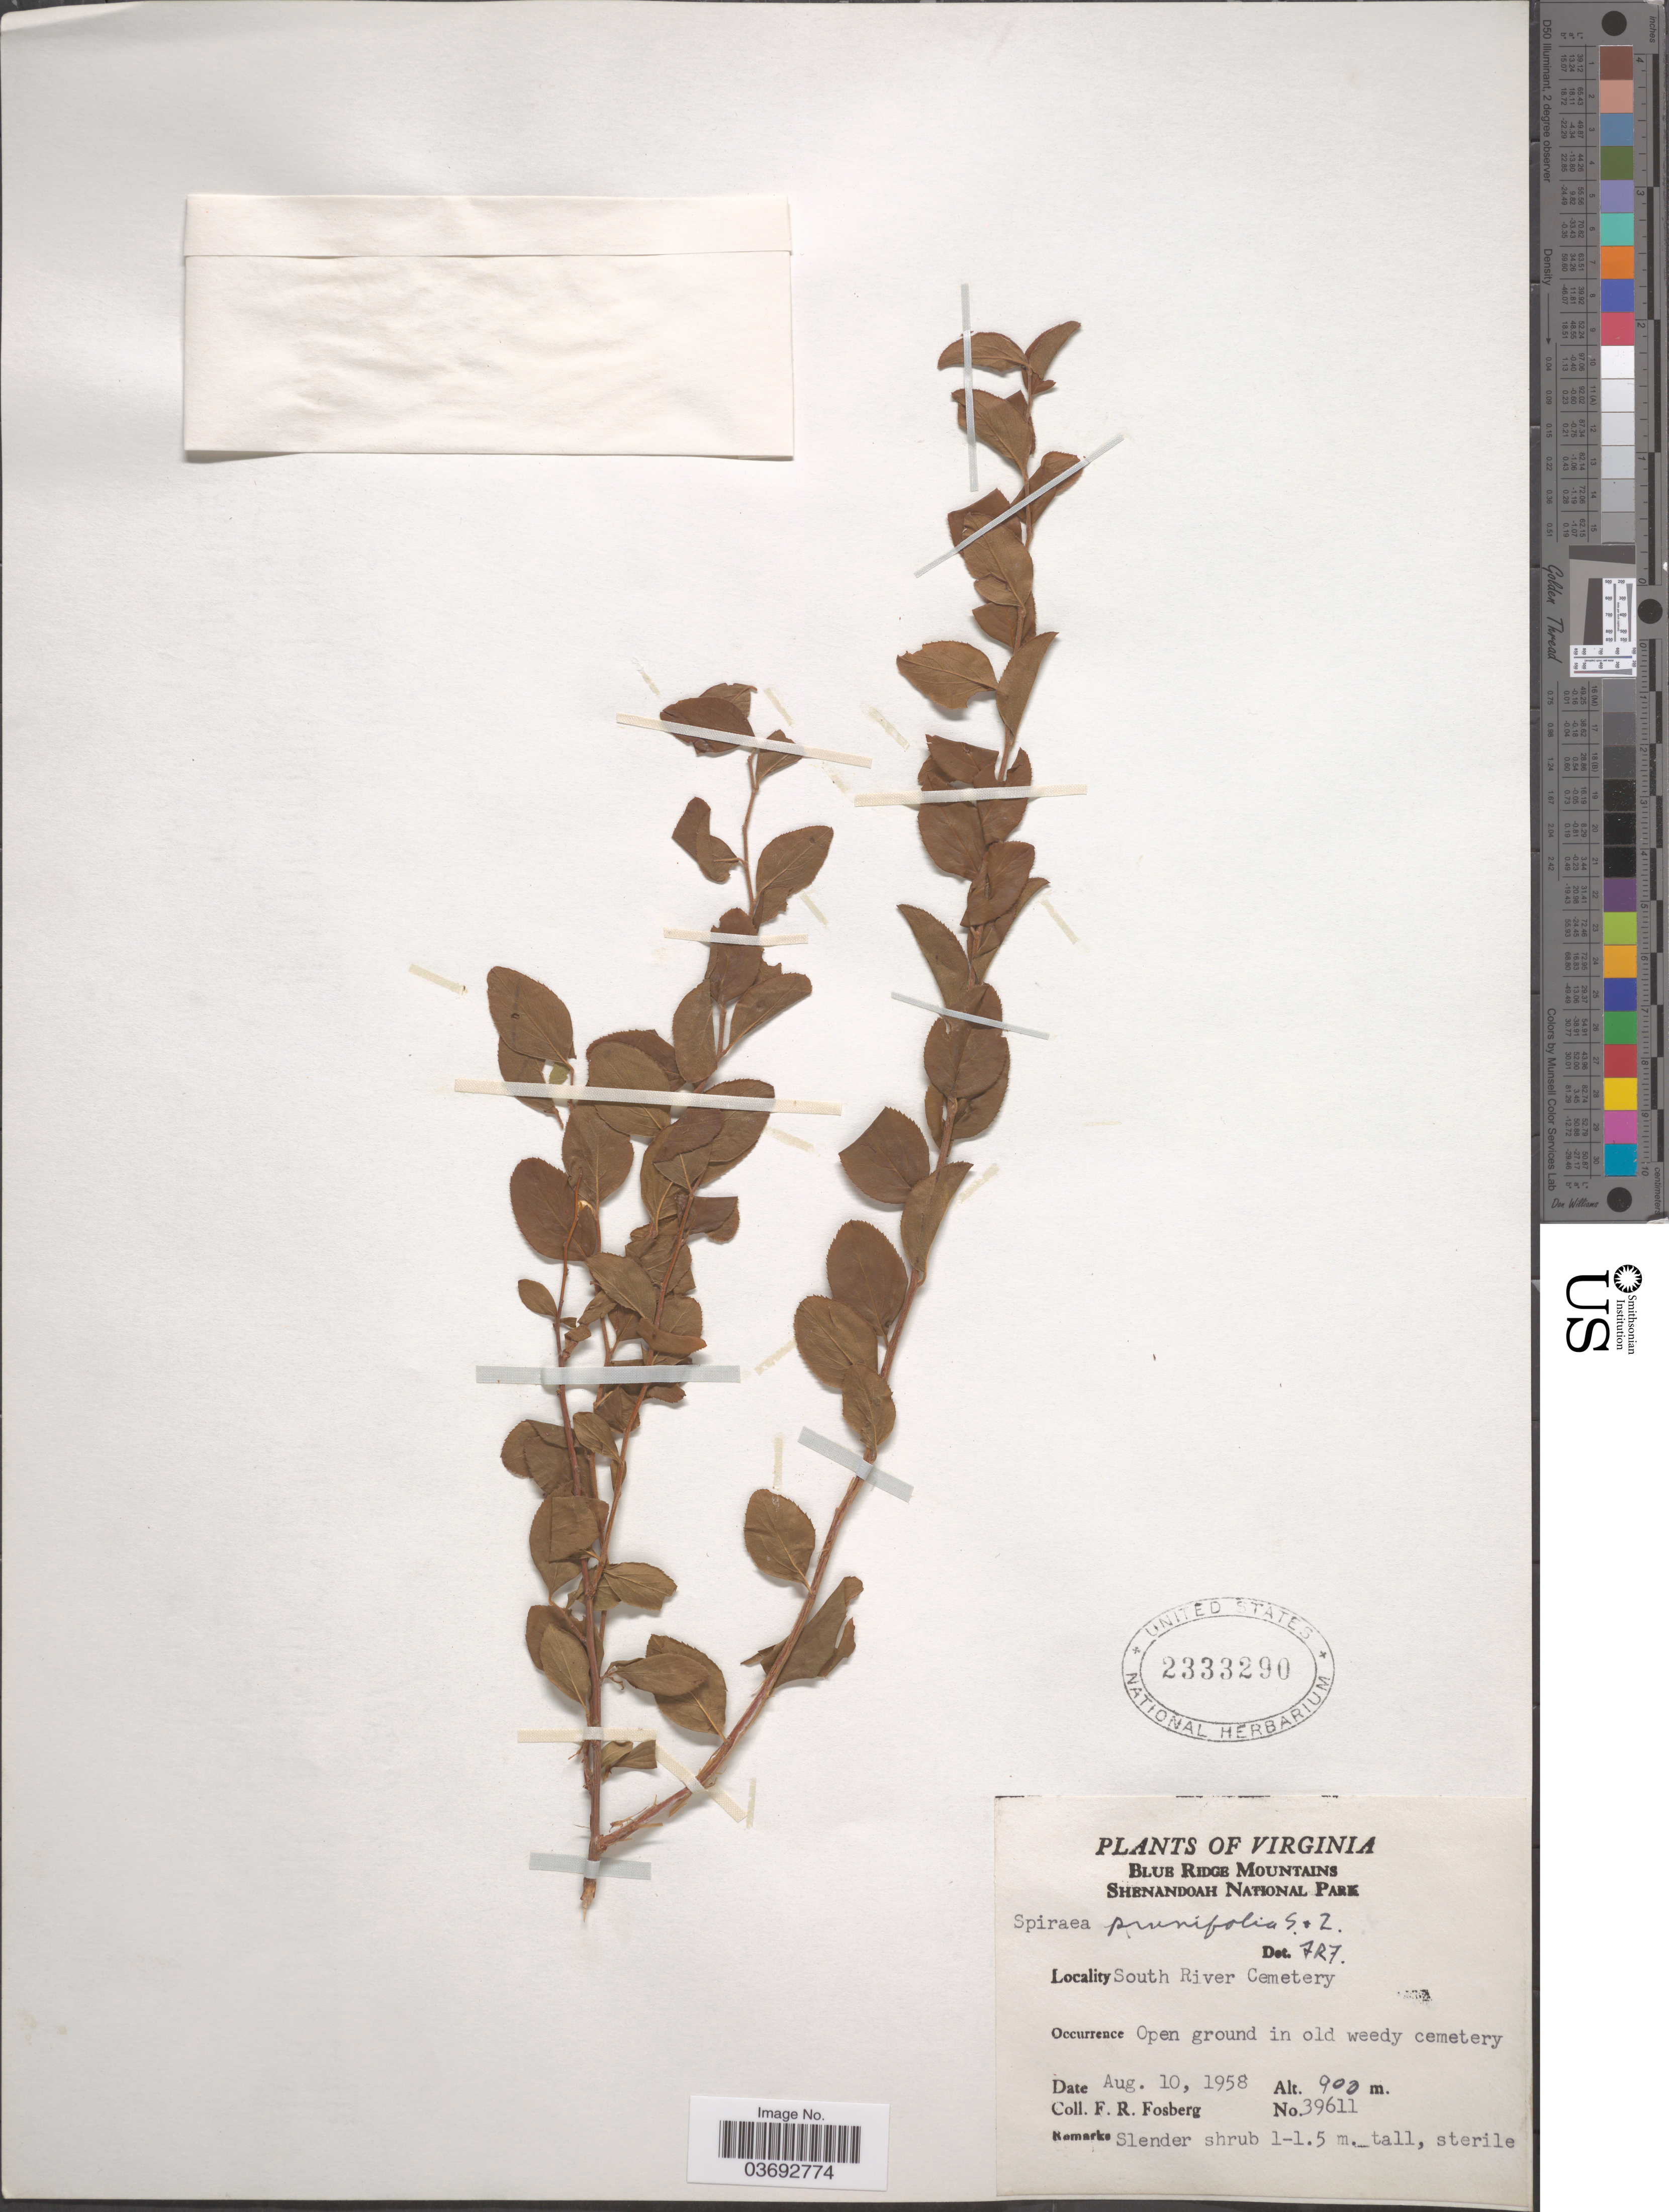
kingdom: Plantae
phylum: Tracheophyta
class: Magnoliopsida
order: Rosales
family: Rosaceae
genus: Spiraea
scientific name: Spiraea prunifolia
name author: Siebold & Zucc.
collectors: F. R. Fosberg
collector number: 39611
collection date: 1958-08-10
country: United States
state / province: Virginia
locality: Blue Ridge Mountains. Shenandoah National Park. South River Cemetery.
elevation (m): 900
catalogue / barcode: US 2333290